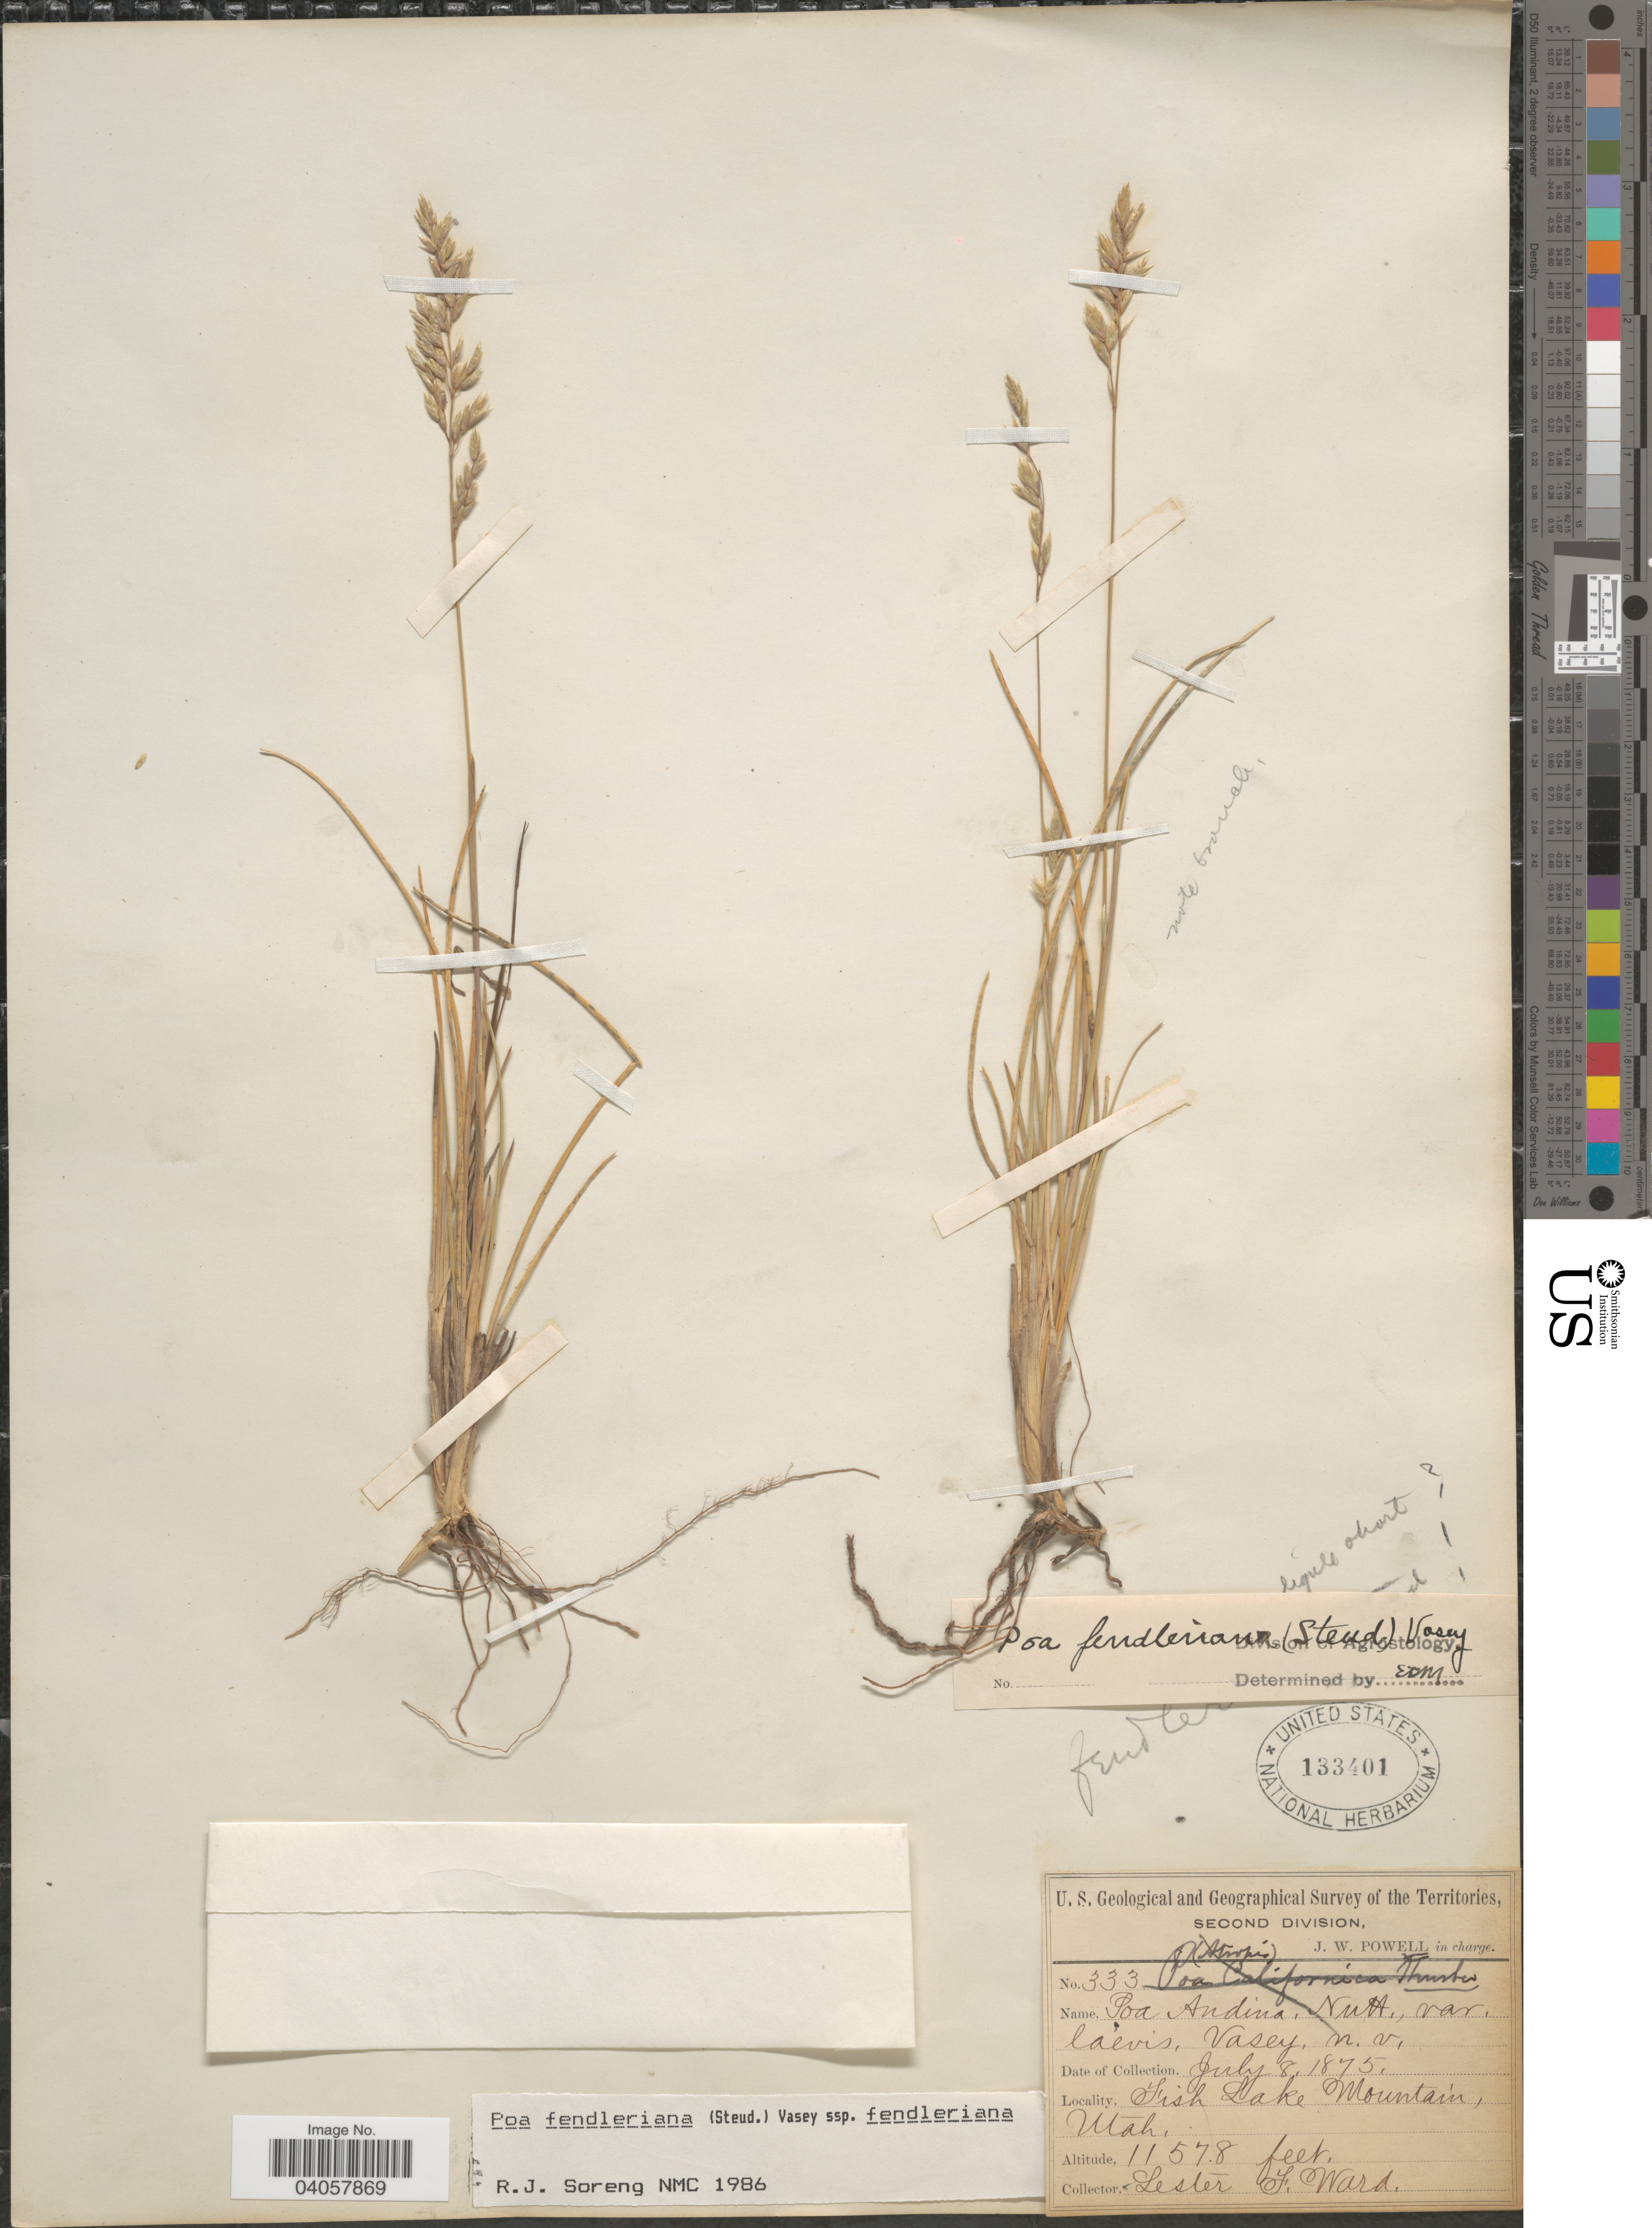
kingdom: Plantae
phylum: Tracheophyta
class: Liliopsida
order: Poales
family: Poaceae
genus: Poa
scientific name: Poa fendleriana subsp. fendleriana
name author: (Steud.) Vasey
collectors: L. F. Ward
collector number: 333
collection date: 1875-07-08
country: United States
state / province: Utah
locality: Fish Lake Mountain.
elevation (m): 3529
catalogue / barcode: US 133401